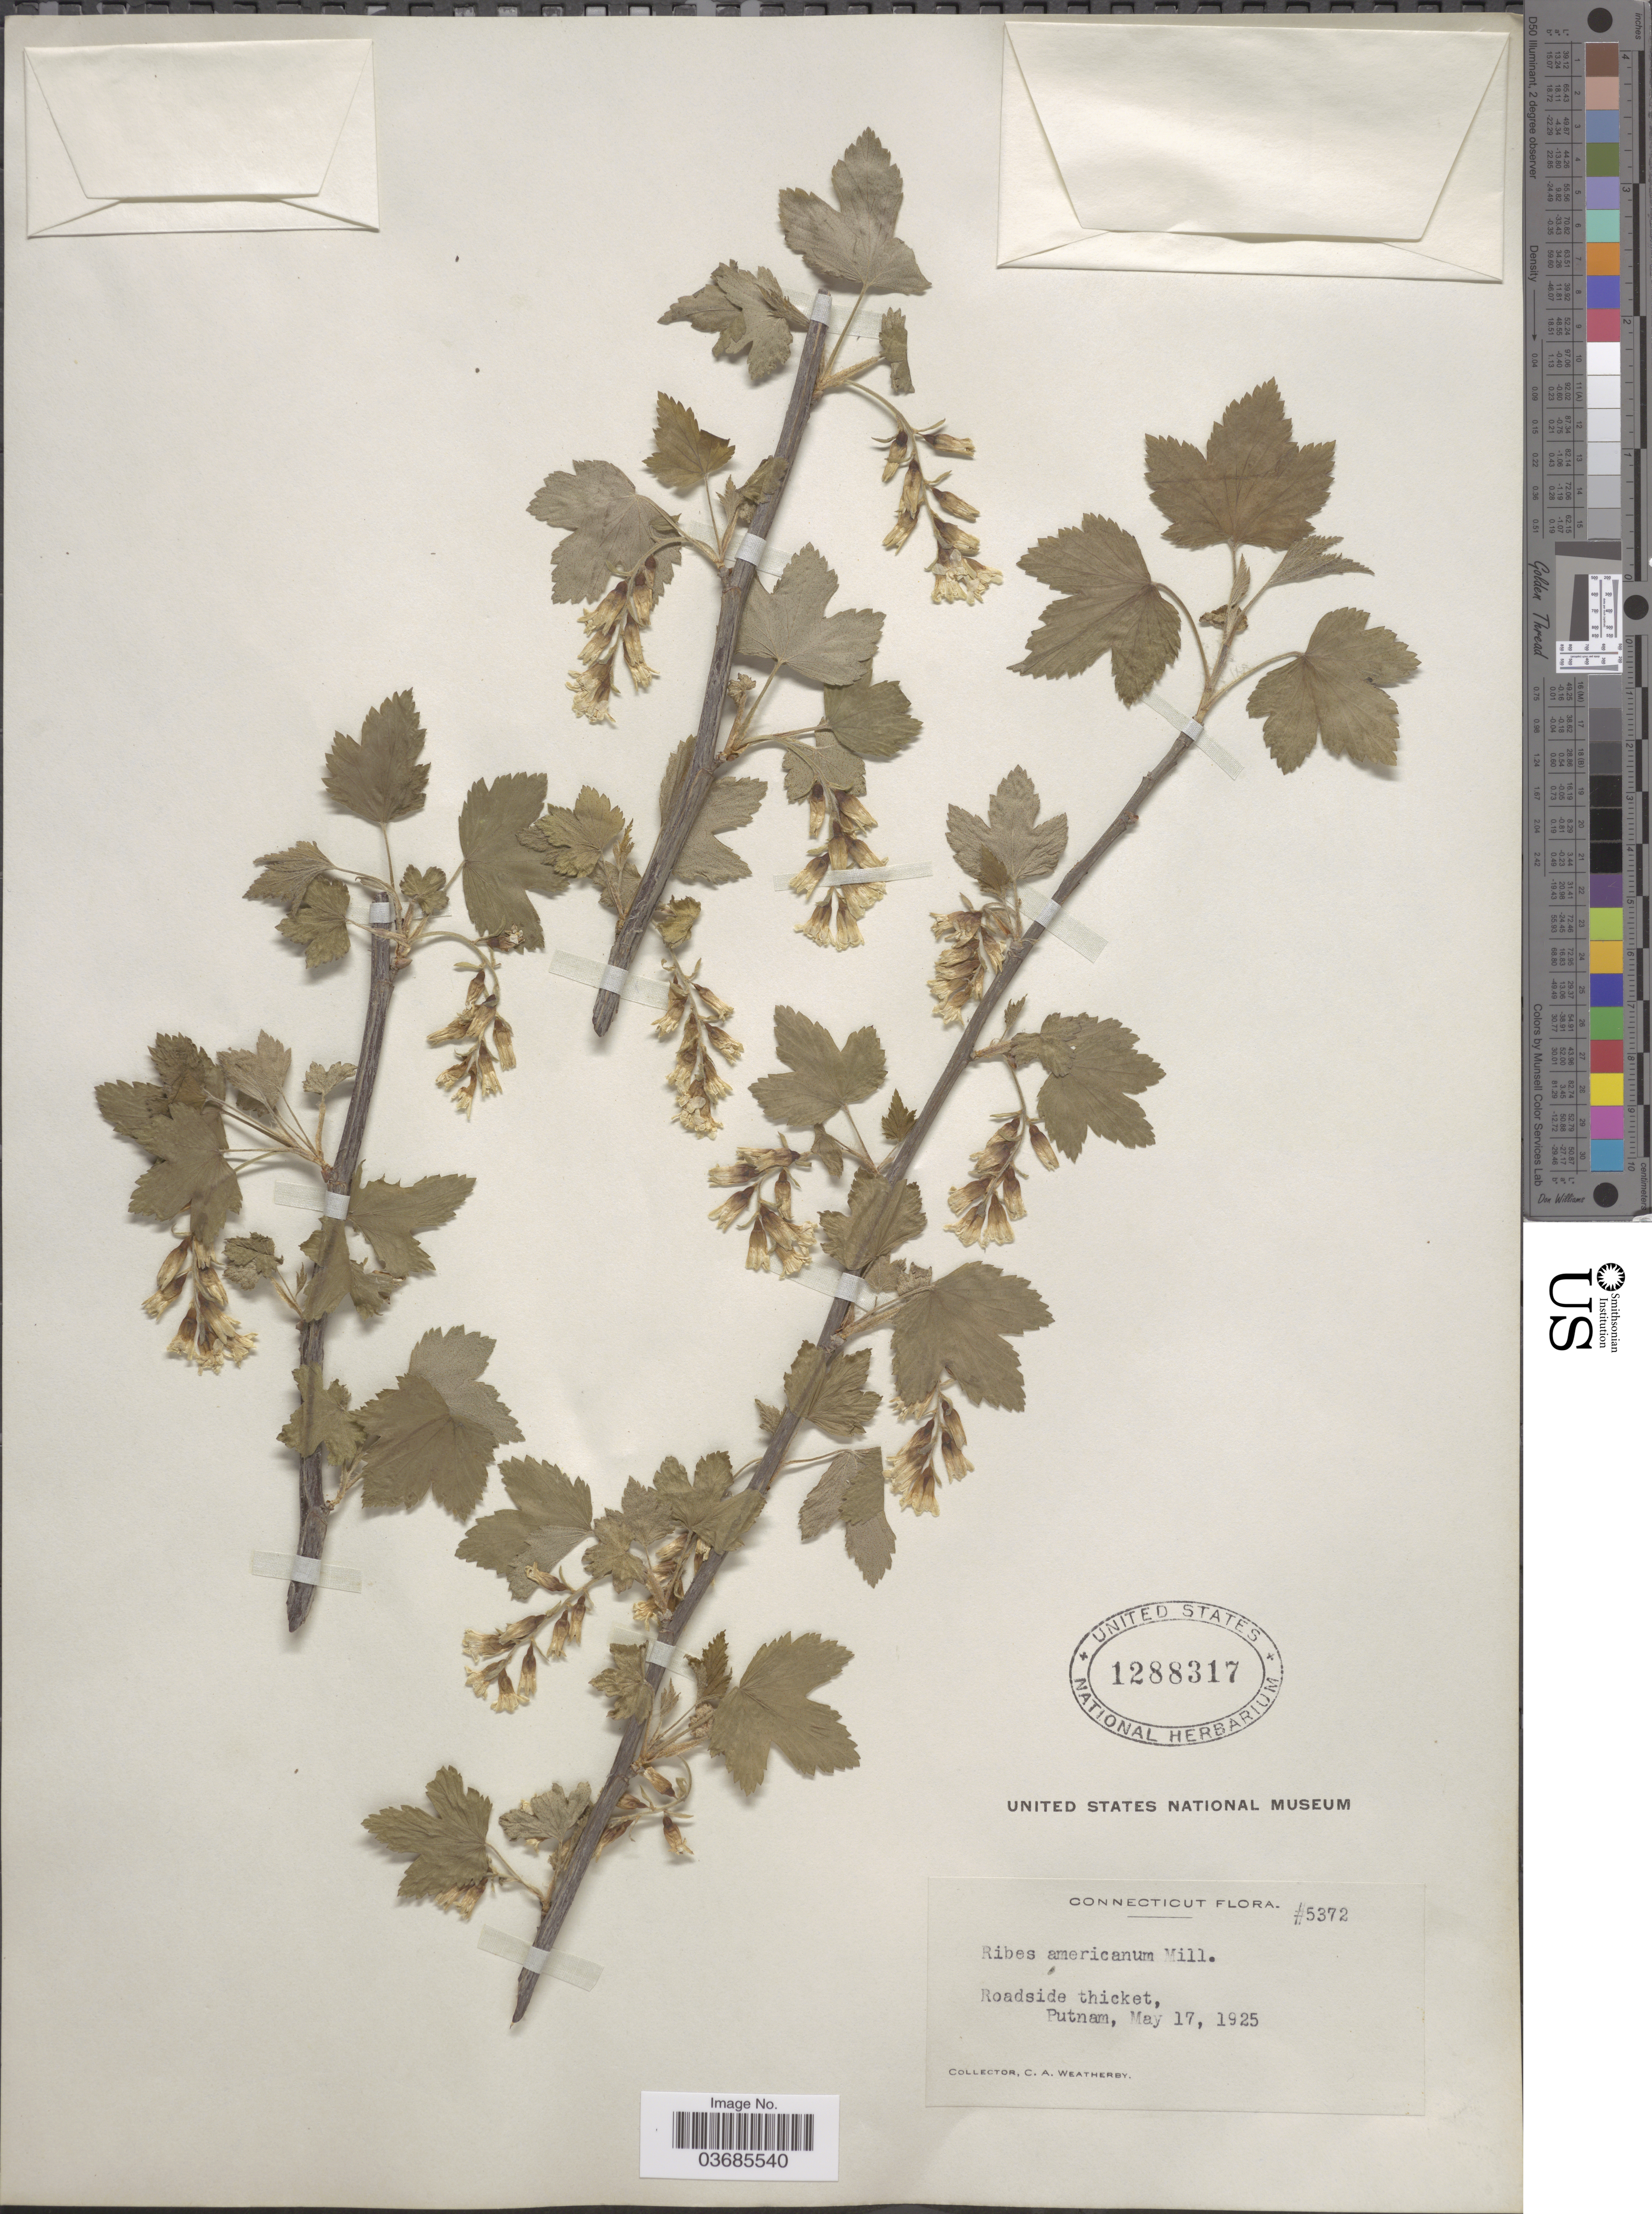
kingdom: Plantae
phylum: Tracheophyta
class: Magnoliopsida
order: Saxifragales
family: Grossulariaceae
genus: Ribes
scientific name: Ribes americanum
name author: Mill.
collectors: C. A. Weatherby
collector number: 5372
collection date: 1925-05-17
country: United States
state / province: Connecticut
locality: Roadside thicket, Putnam.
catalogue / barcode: US 1288317